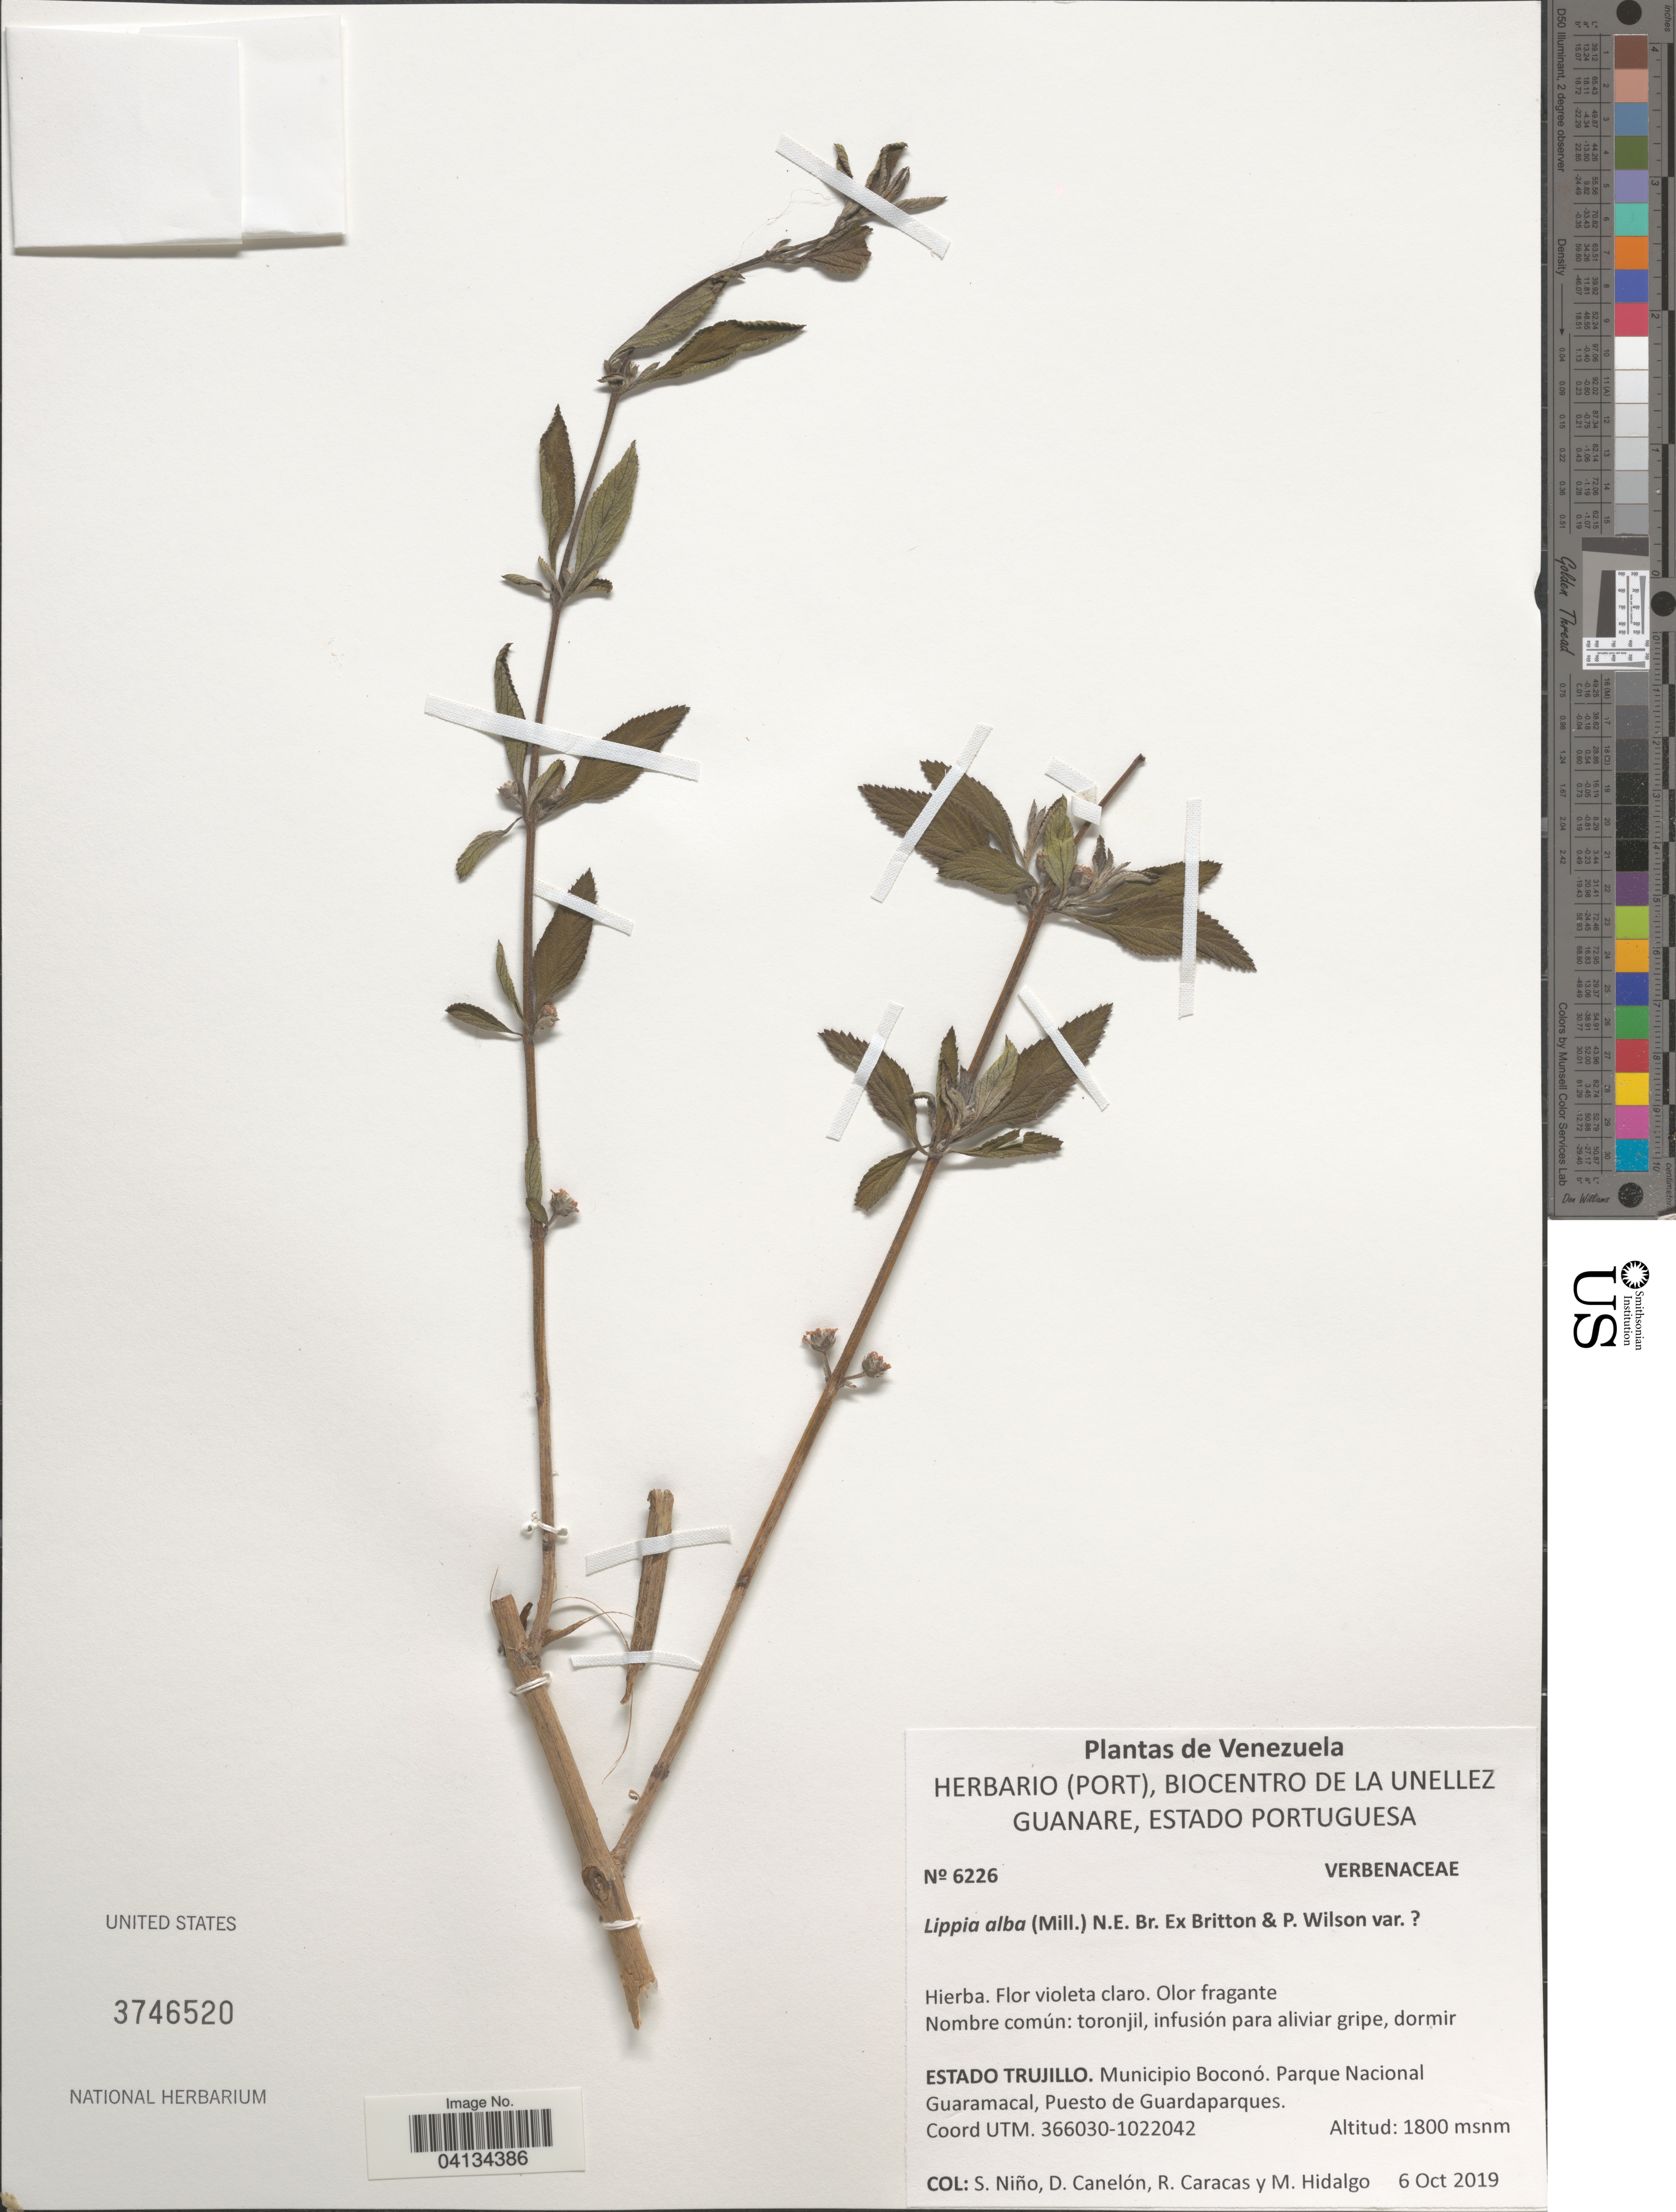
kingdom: Plantae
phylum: Tracheophyta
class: Magnoliopsida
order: Lamiales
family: Verbenaceae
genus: Lippia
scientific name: Lippia alba var. sp.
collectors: S. M. Niño, D. Canelón, R. Caracas & M. Hidalgo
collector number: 6226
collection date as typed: Transcribed d/m/y: 6/10/2019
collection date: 2019-10-06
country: Venezuela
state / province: Trujillo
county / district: Boconó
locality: Parque Nacional Guaramacal, Puesto de Guardaparques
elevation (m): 1800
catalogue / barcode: US 3746520